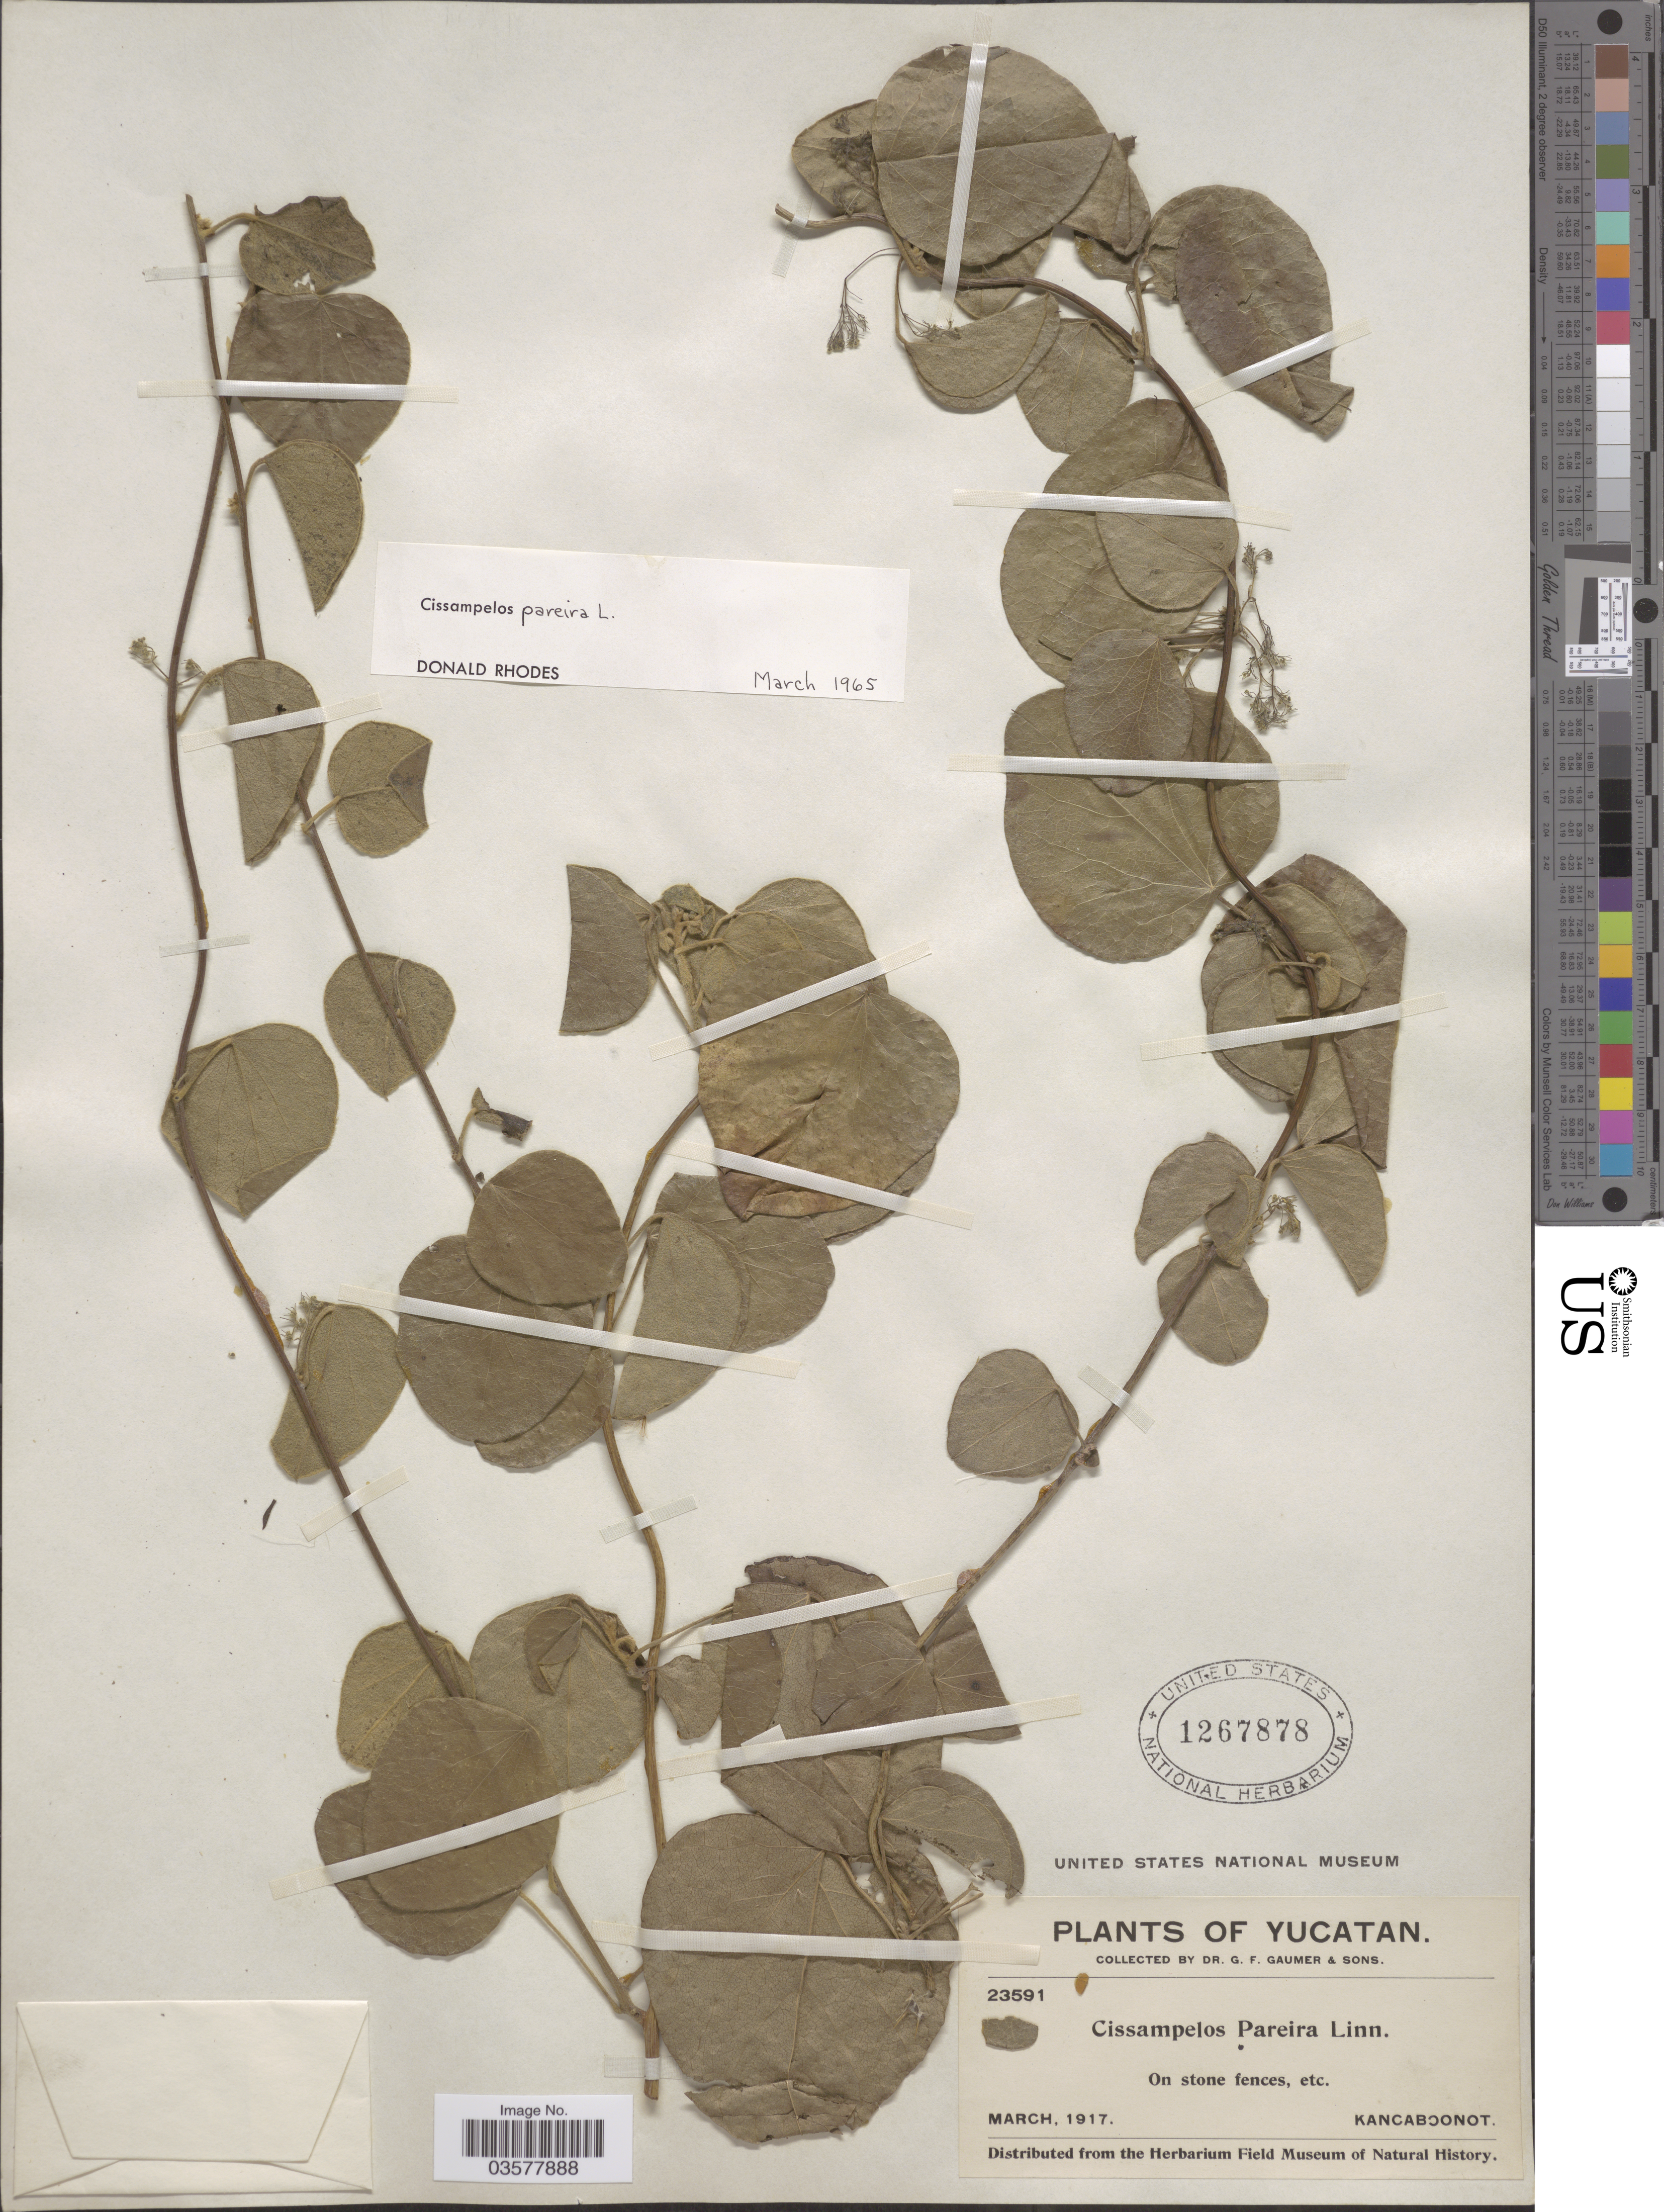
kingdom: Plantae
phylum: Tracheophyta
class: Magnoliopsida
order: Ranunculales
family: Menispermaceae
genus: Cissampelos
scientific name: Cissampelos pareira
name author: L.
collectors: G. F. Gaumer & Sons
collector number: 23591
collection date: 1917-03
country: Mexico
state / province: Yucatán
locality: Kancaboonot.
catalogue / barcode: US 1267878